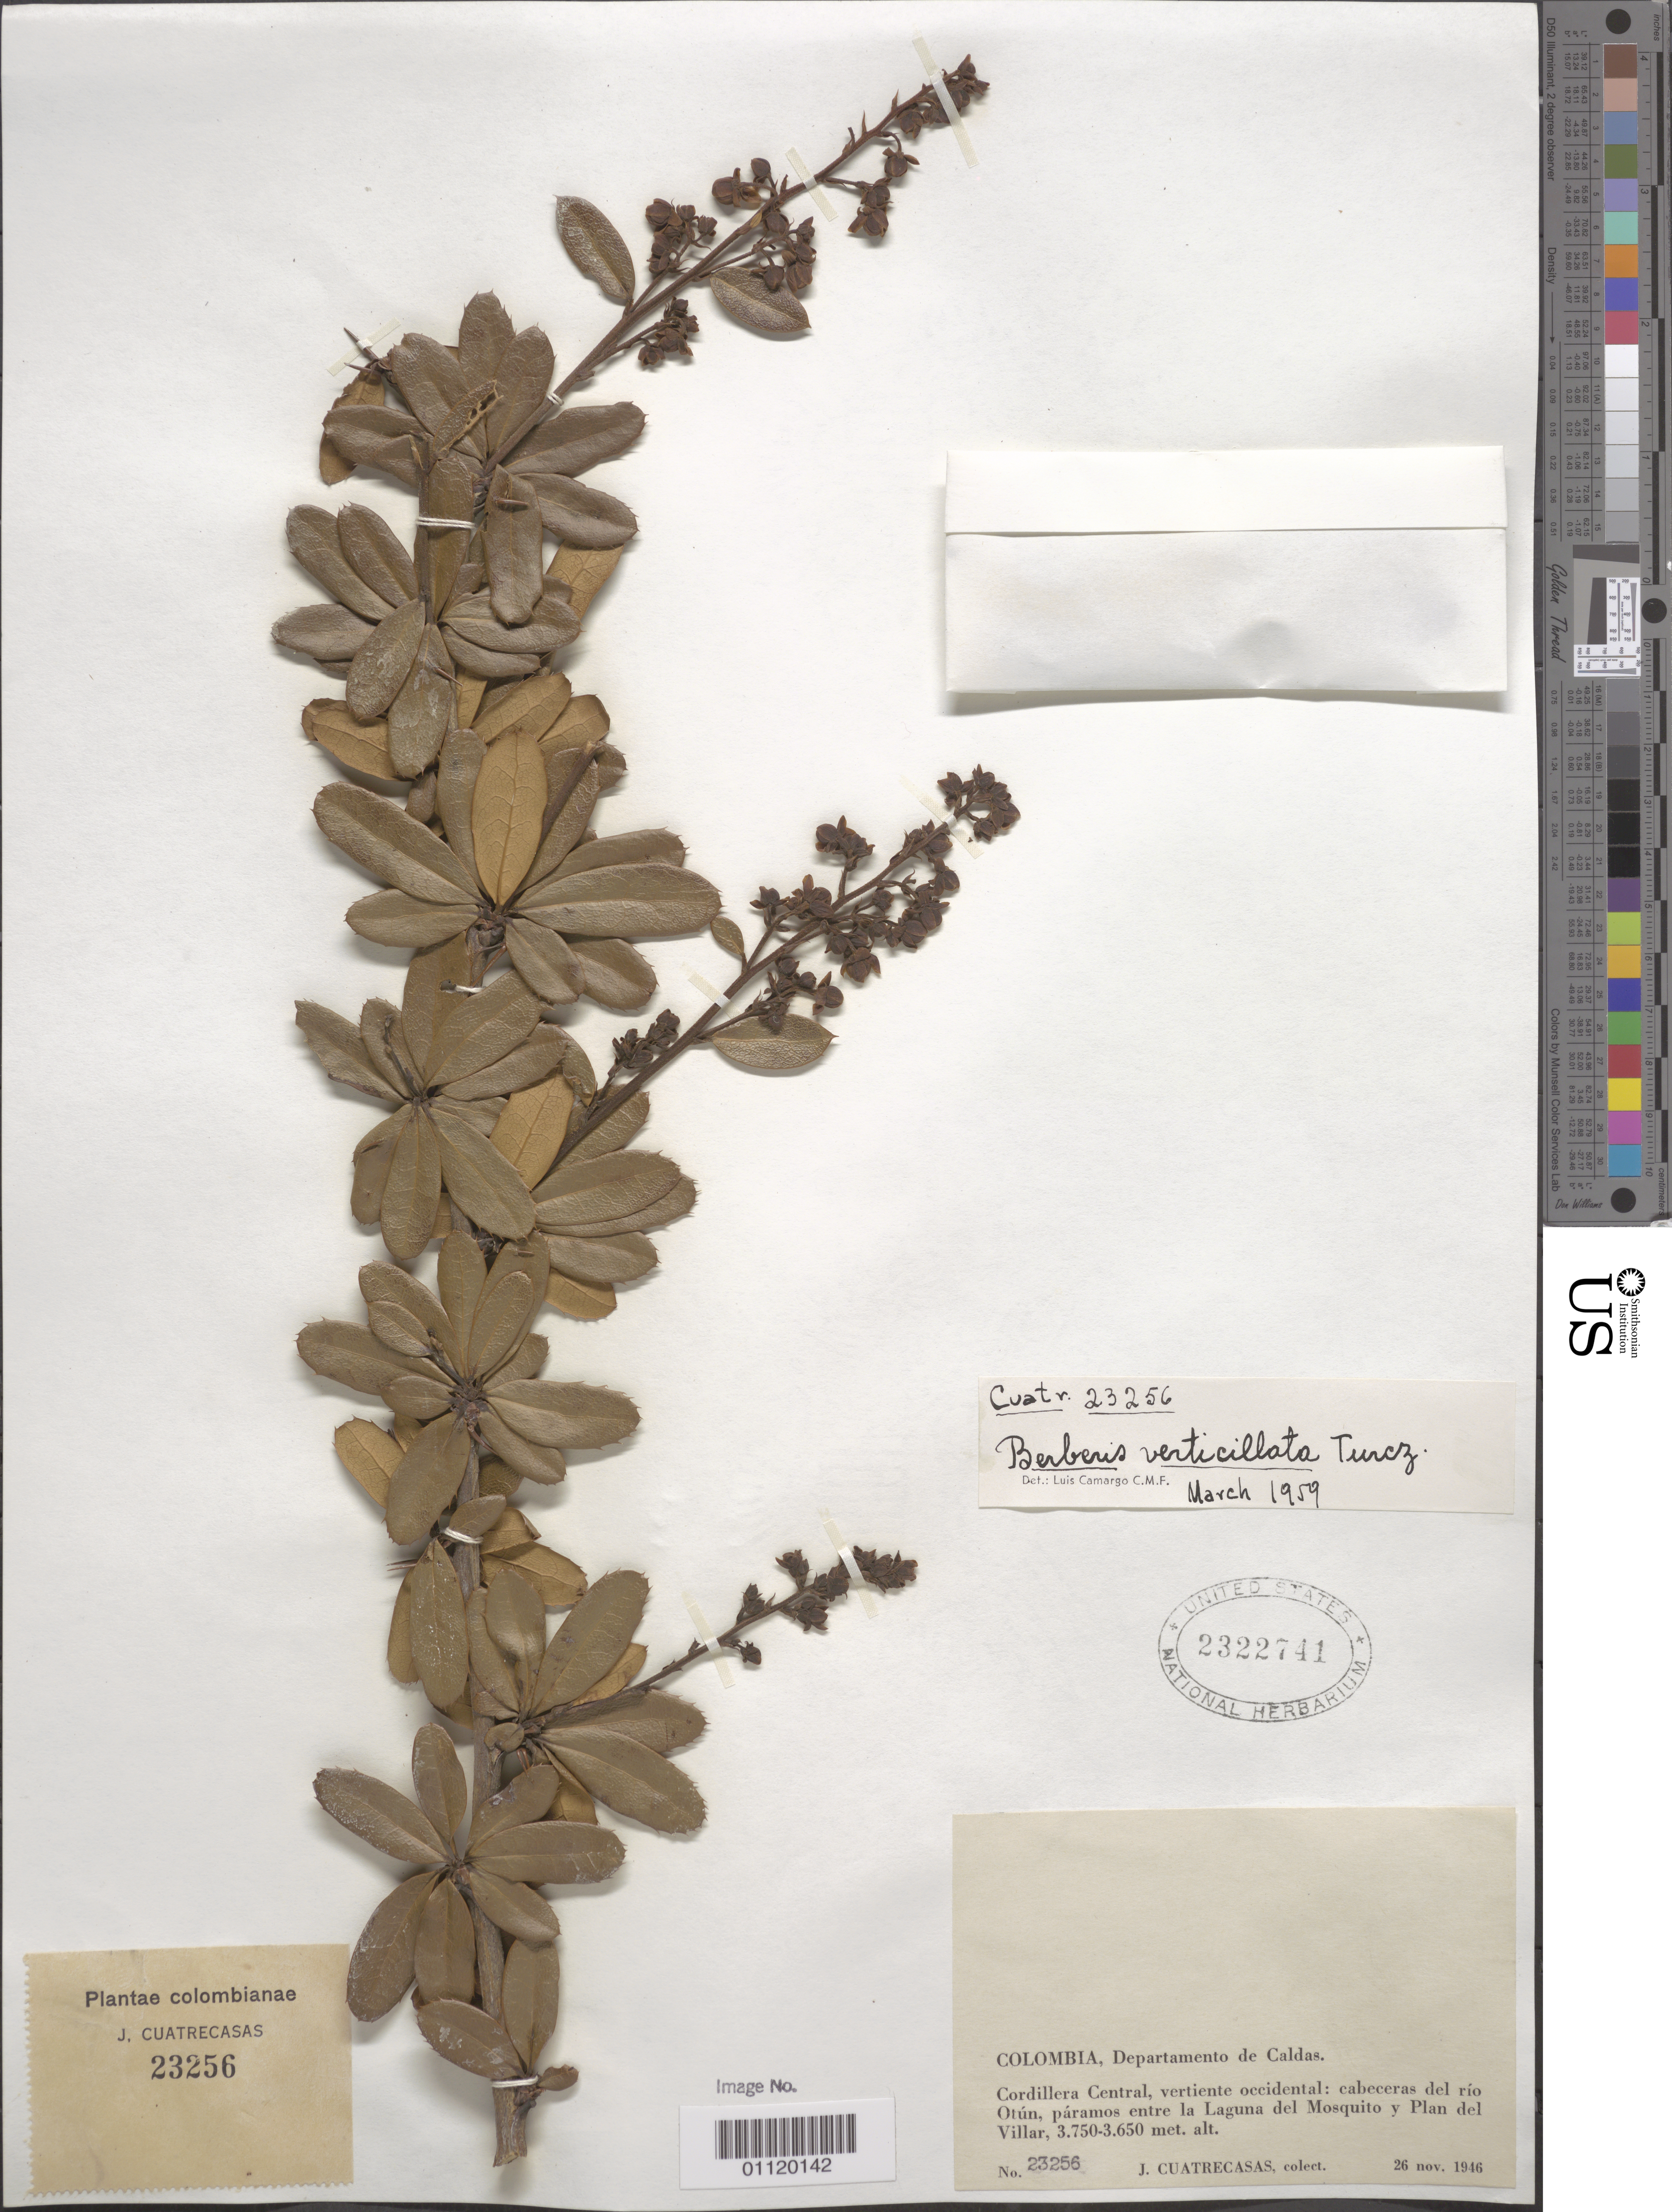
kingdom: Plantae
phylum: Tracheophyta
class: Magnoliopsida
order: Ranunculales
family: Berberidaceae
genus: Berberis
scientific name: Berberis verticillata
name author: Turcz.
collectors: J. Cuatrecasas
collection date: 1946-11-26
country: Colombia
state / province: Caldas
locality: Cordillera Central, western slope: the Otún River headwaters, paramos between the Mosquito Lagoon and Plan del Villar.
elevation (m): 3650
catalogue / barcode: US 2322741